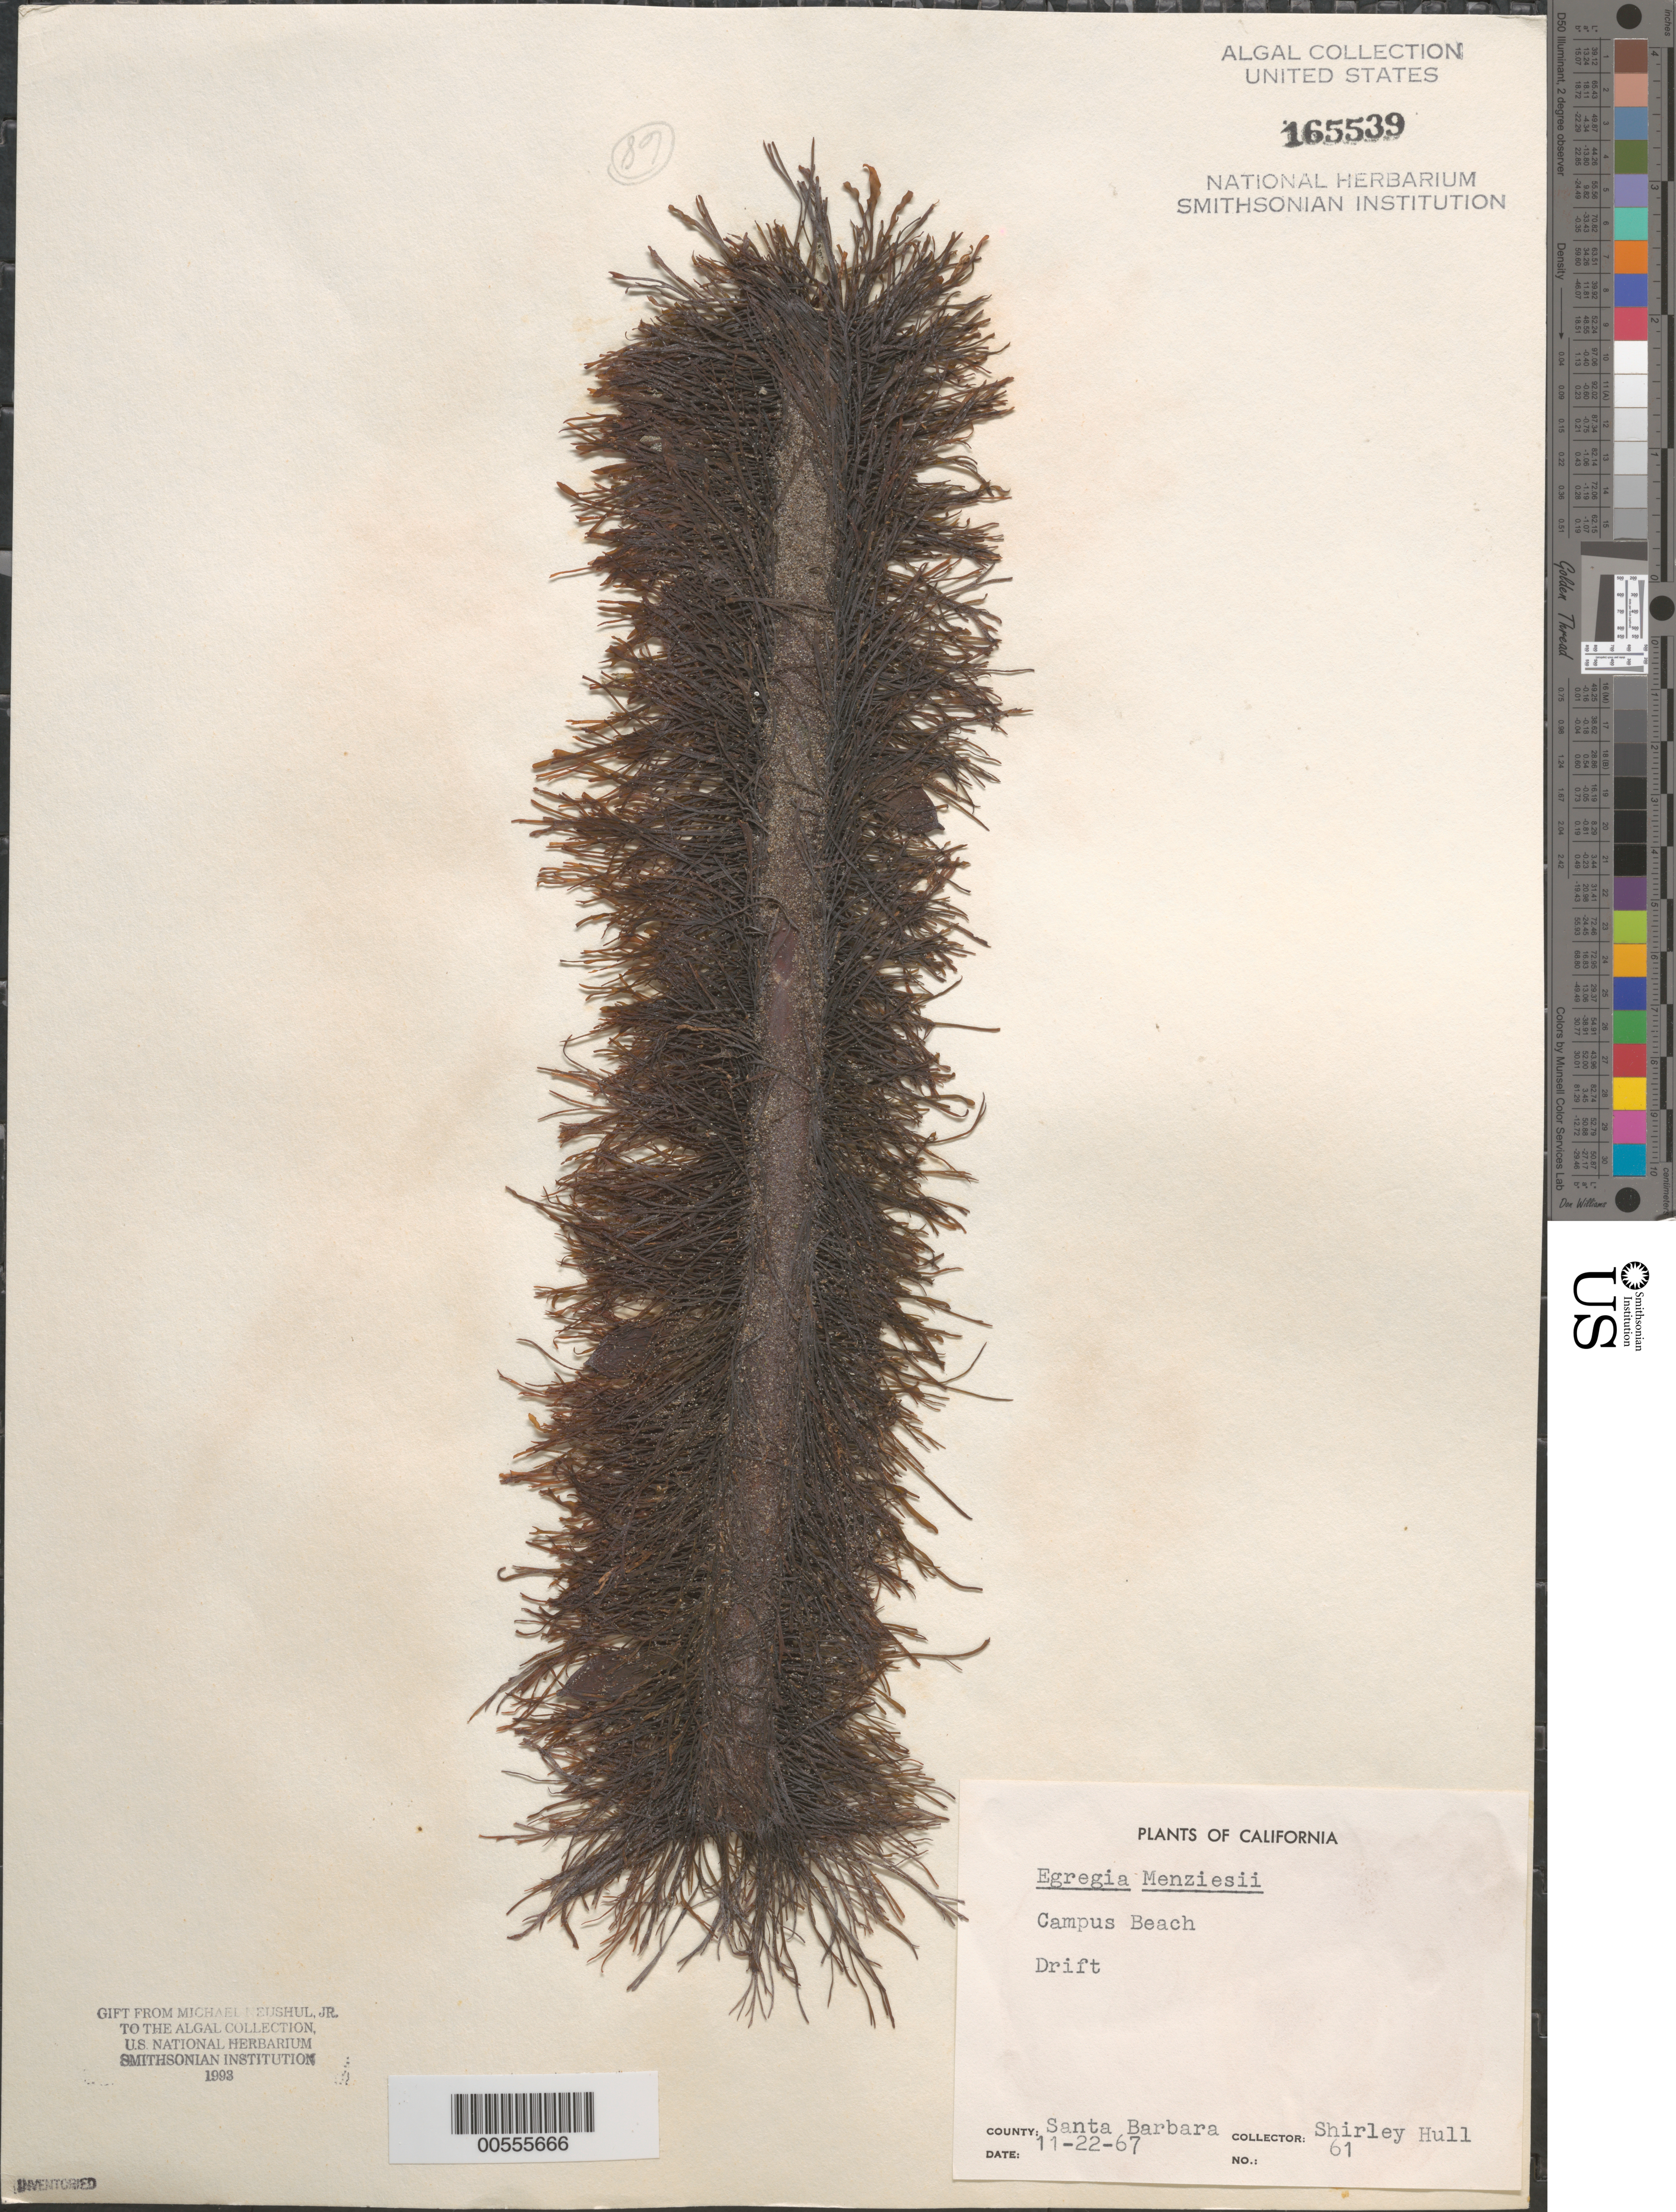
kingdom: Chromista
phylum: Ochrophyta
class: Phaeophyceae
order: Laminariales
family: Lessoniaceae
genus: Egregia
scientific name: Egregia menziesii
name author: (Turner) Aresch.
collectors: S. Hull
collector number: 61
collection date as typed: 22 Nov 1967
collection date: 1967-11-22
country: United States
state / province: California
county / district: Santa Barbara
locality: Campus Beach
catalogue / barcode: US 165539